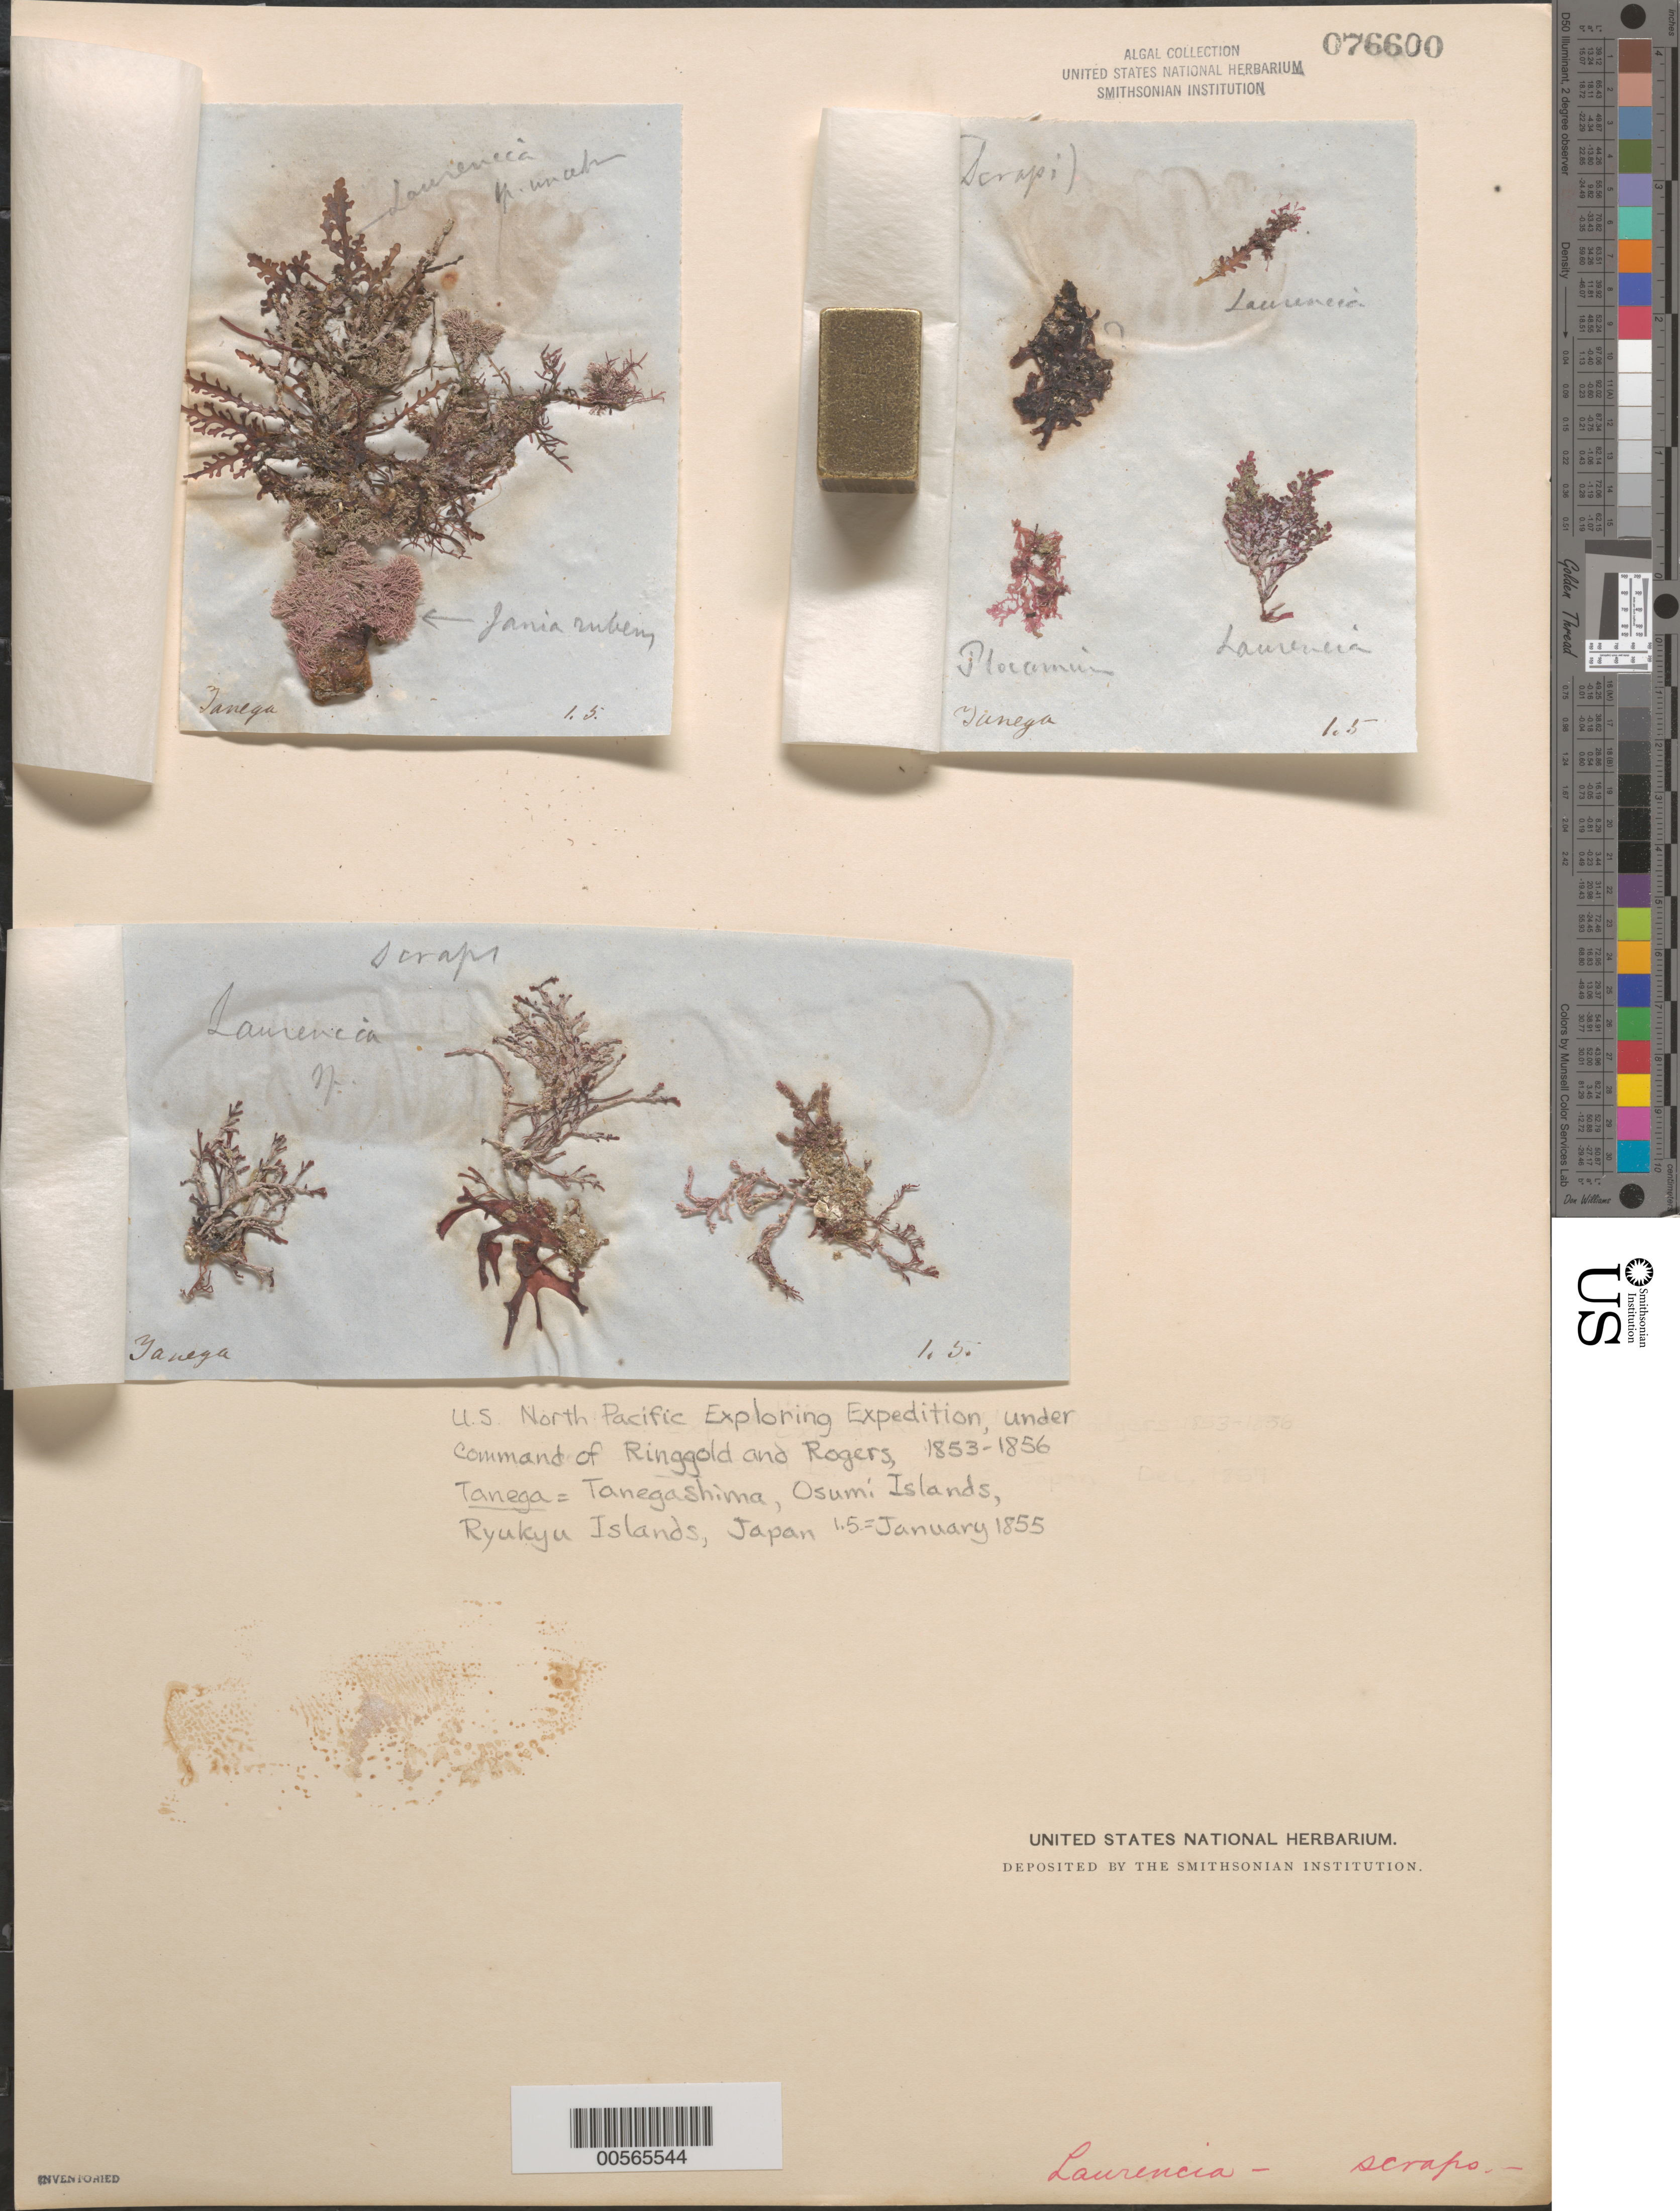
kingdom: Plantae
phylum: Rhodophyta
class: Florideophyceae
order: Ceramiales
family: Rhodomelaceae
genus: Laurencia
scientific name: Laurencia sp.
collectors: C. Wright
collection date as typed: Jan 1855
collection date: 1855-01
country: Japan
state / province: Kagosima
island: Tanegashima (Tanega)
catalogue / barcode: US 76600